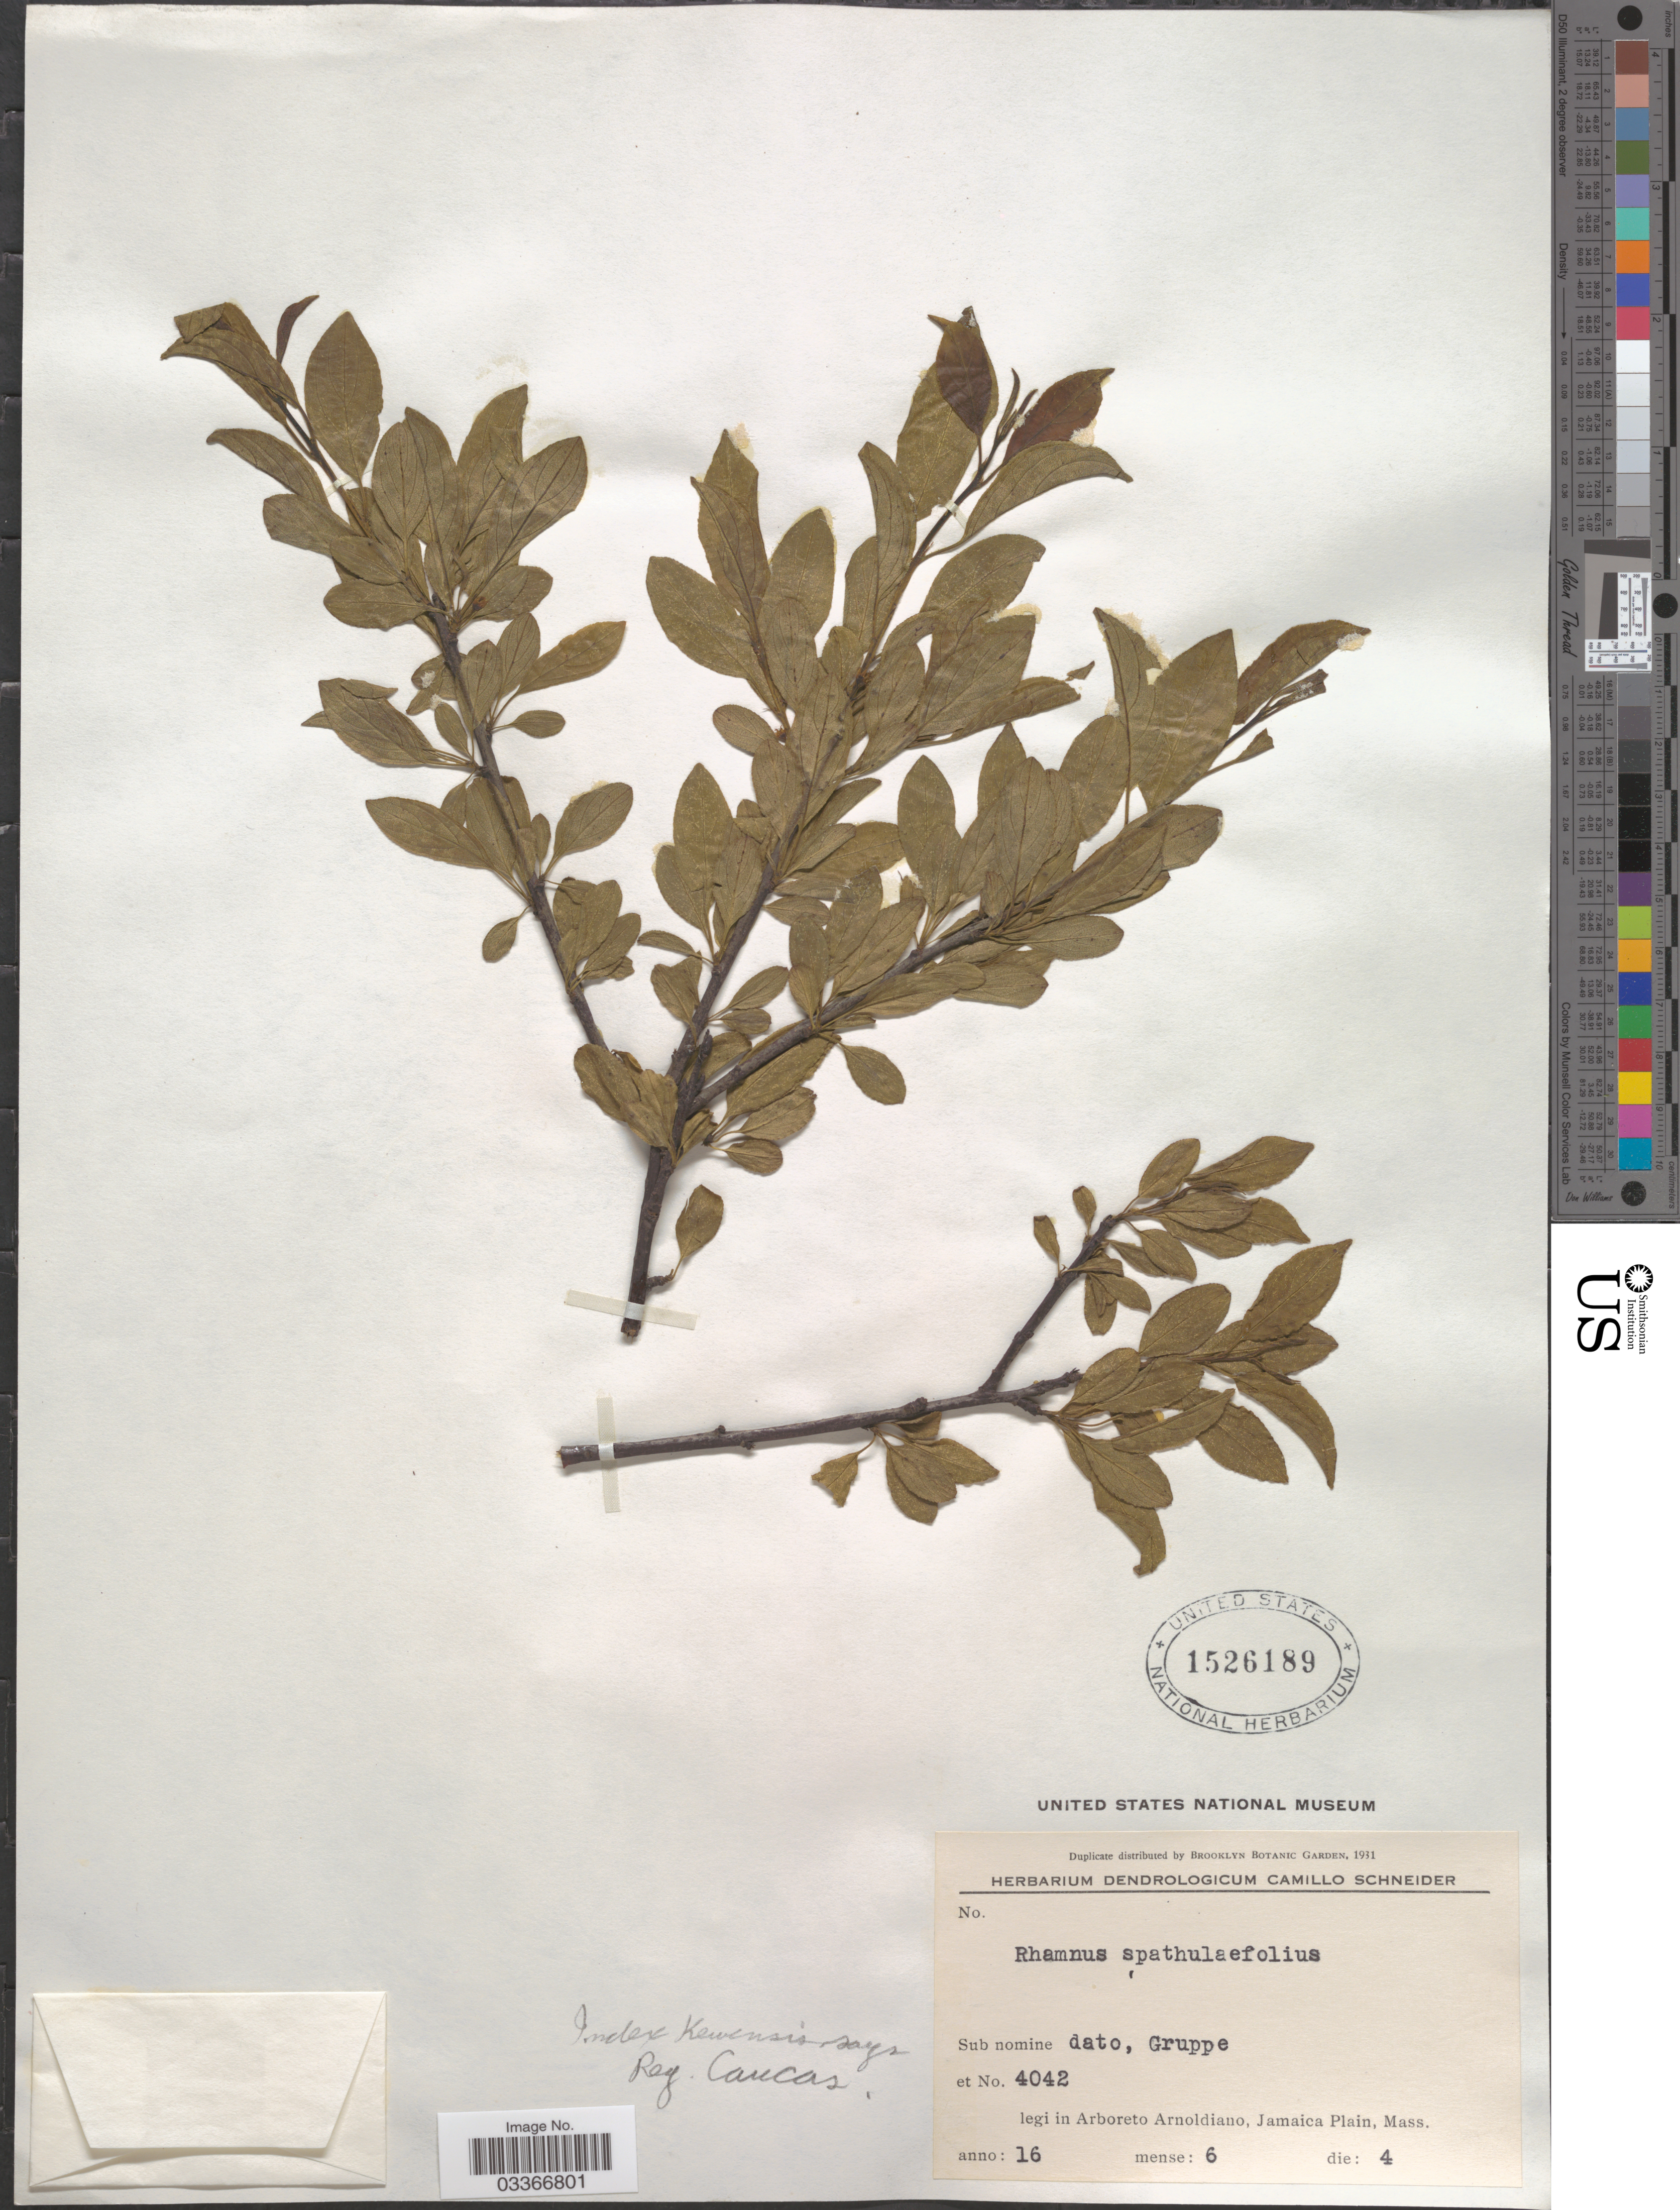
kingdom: Plantae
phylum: Tracheophyta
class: Magnoliopsida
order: Rosales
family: Rhamnaceae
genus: Rhamnus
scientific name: Rhamnus spathulifolia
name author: Fisch. & C.A. Mey.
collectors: ex herb. Dendrologicum C. Schneider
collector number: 4042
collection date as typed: Transcribed d/m/y: 4/6/16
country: United States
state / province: Massachusetts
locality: Arboreto Arnoldiano, Jamaica Plain.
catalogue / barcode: US 1526189